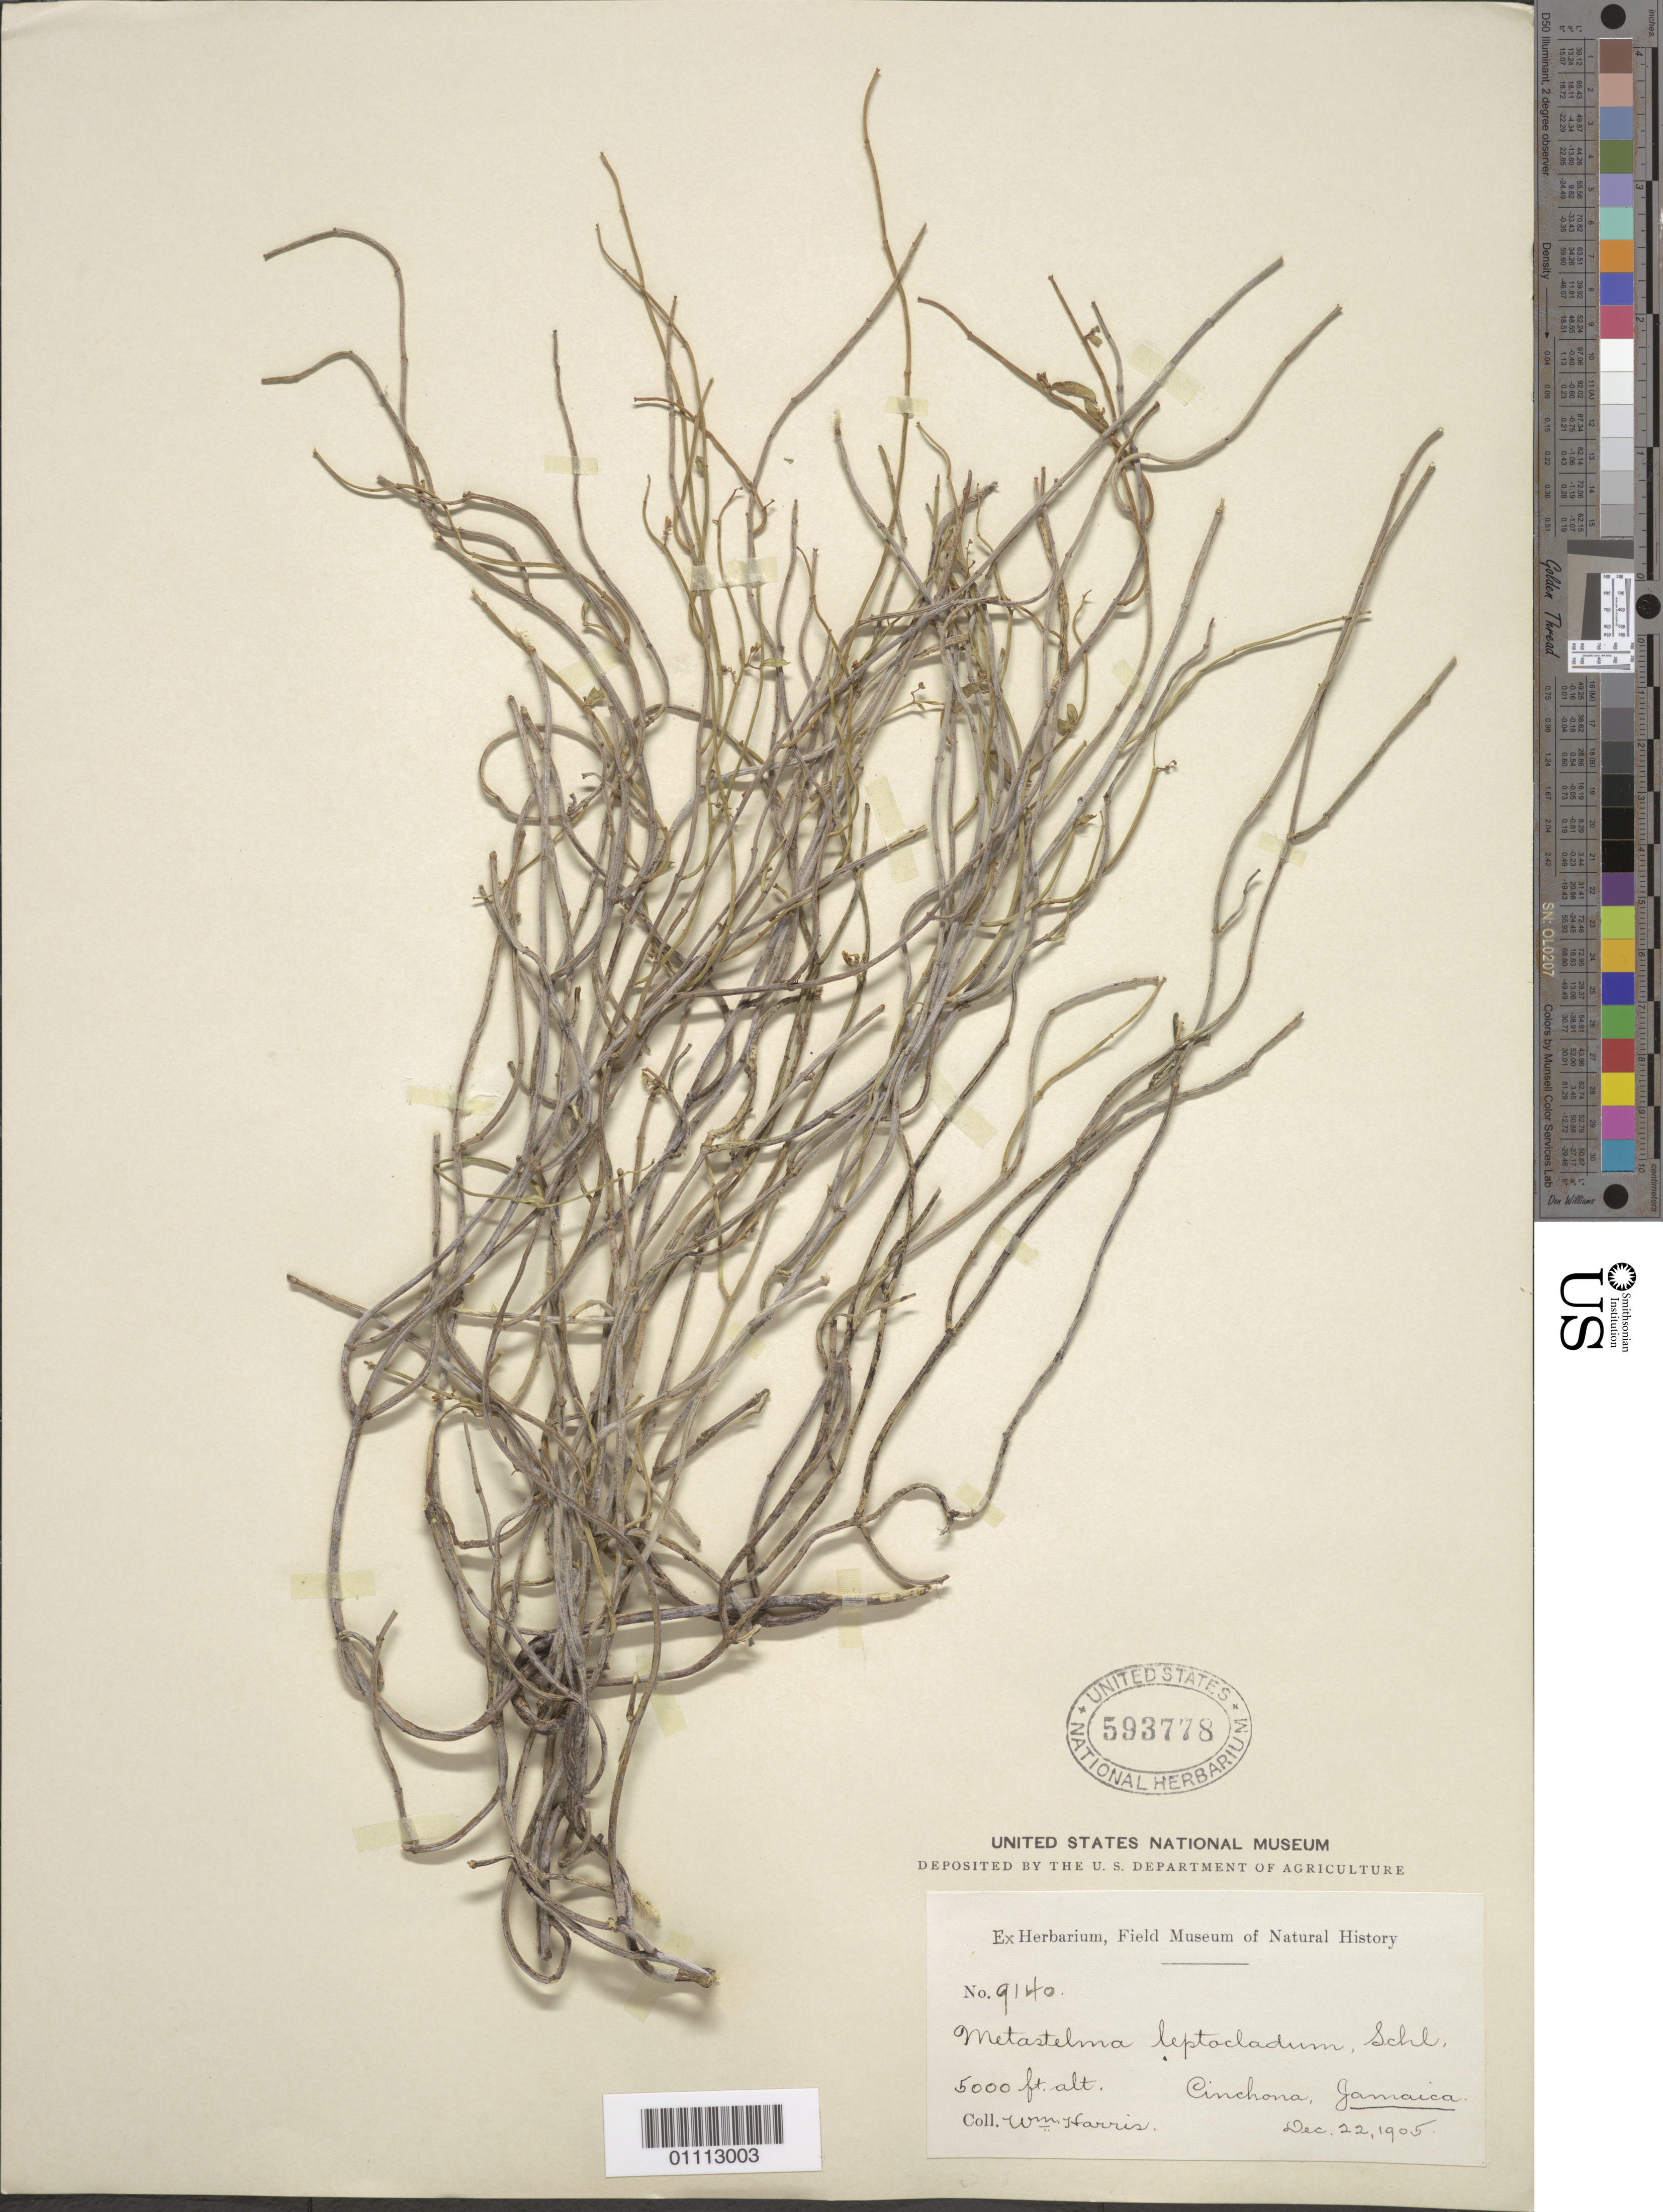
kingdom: Plantae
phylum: Tracheophyta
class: Magnoliopsida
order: Gentianales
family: Apocynaceae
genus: Cynanchum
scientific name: Cynanchum leptocladum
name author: (Decne.) J. Jiménez Alm.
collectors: W. Harris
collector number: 9140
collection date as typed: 22 Dec 1905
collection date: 1905-12-22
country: Jamaica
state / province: Saint Andrew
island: Jamaica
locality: Cinchona.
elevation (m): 1524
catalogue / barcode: US 593778